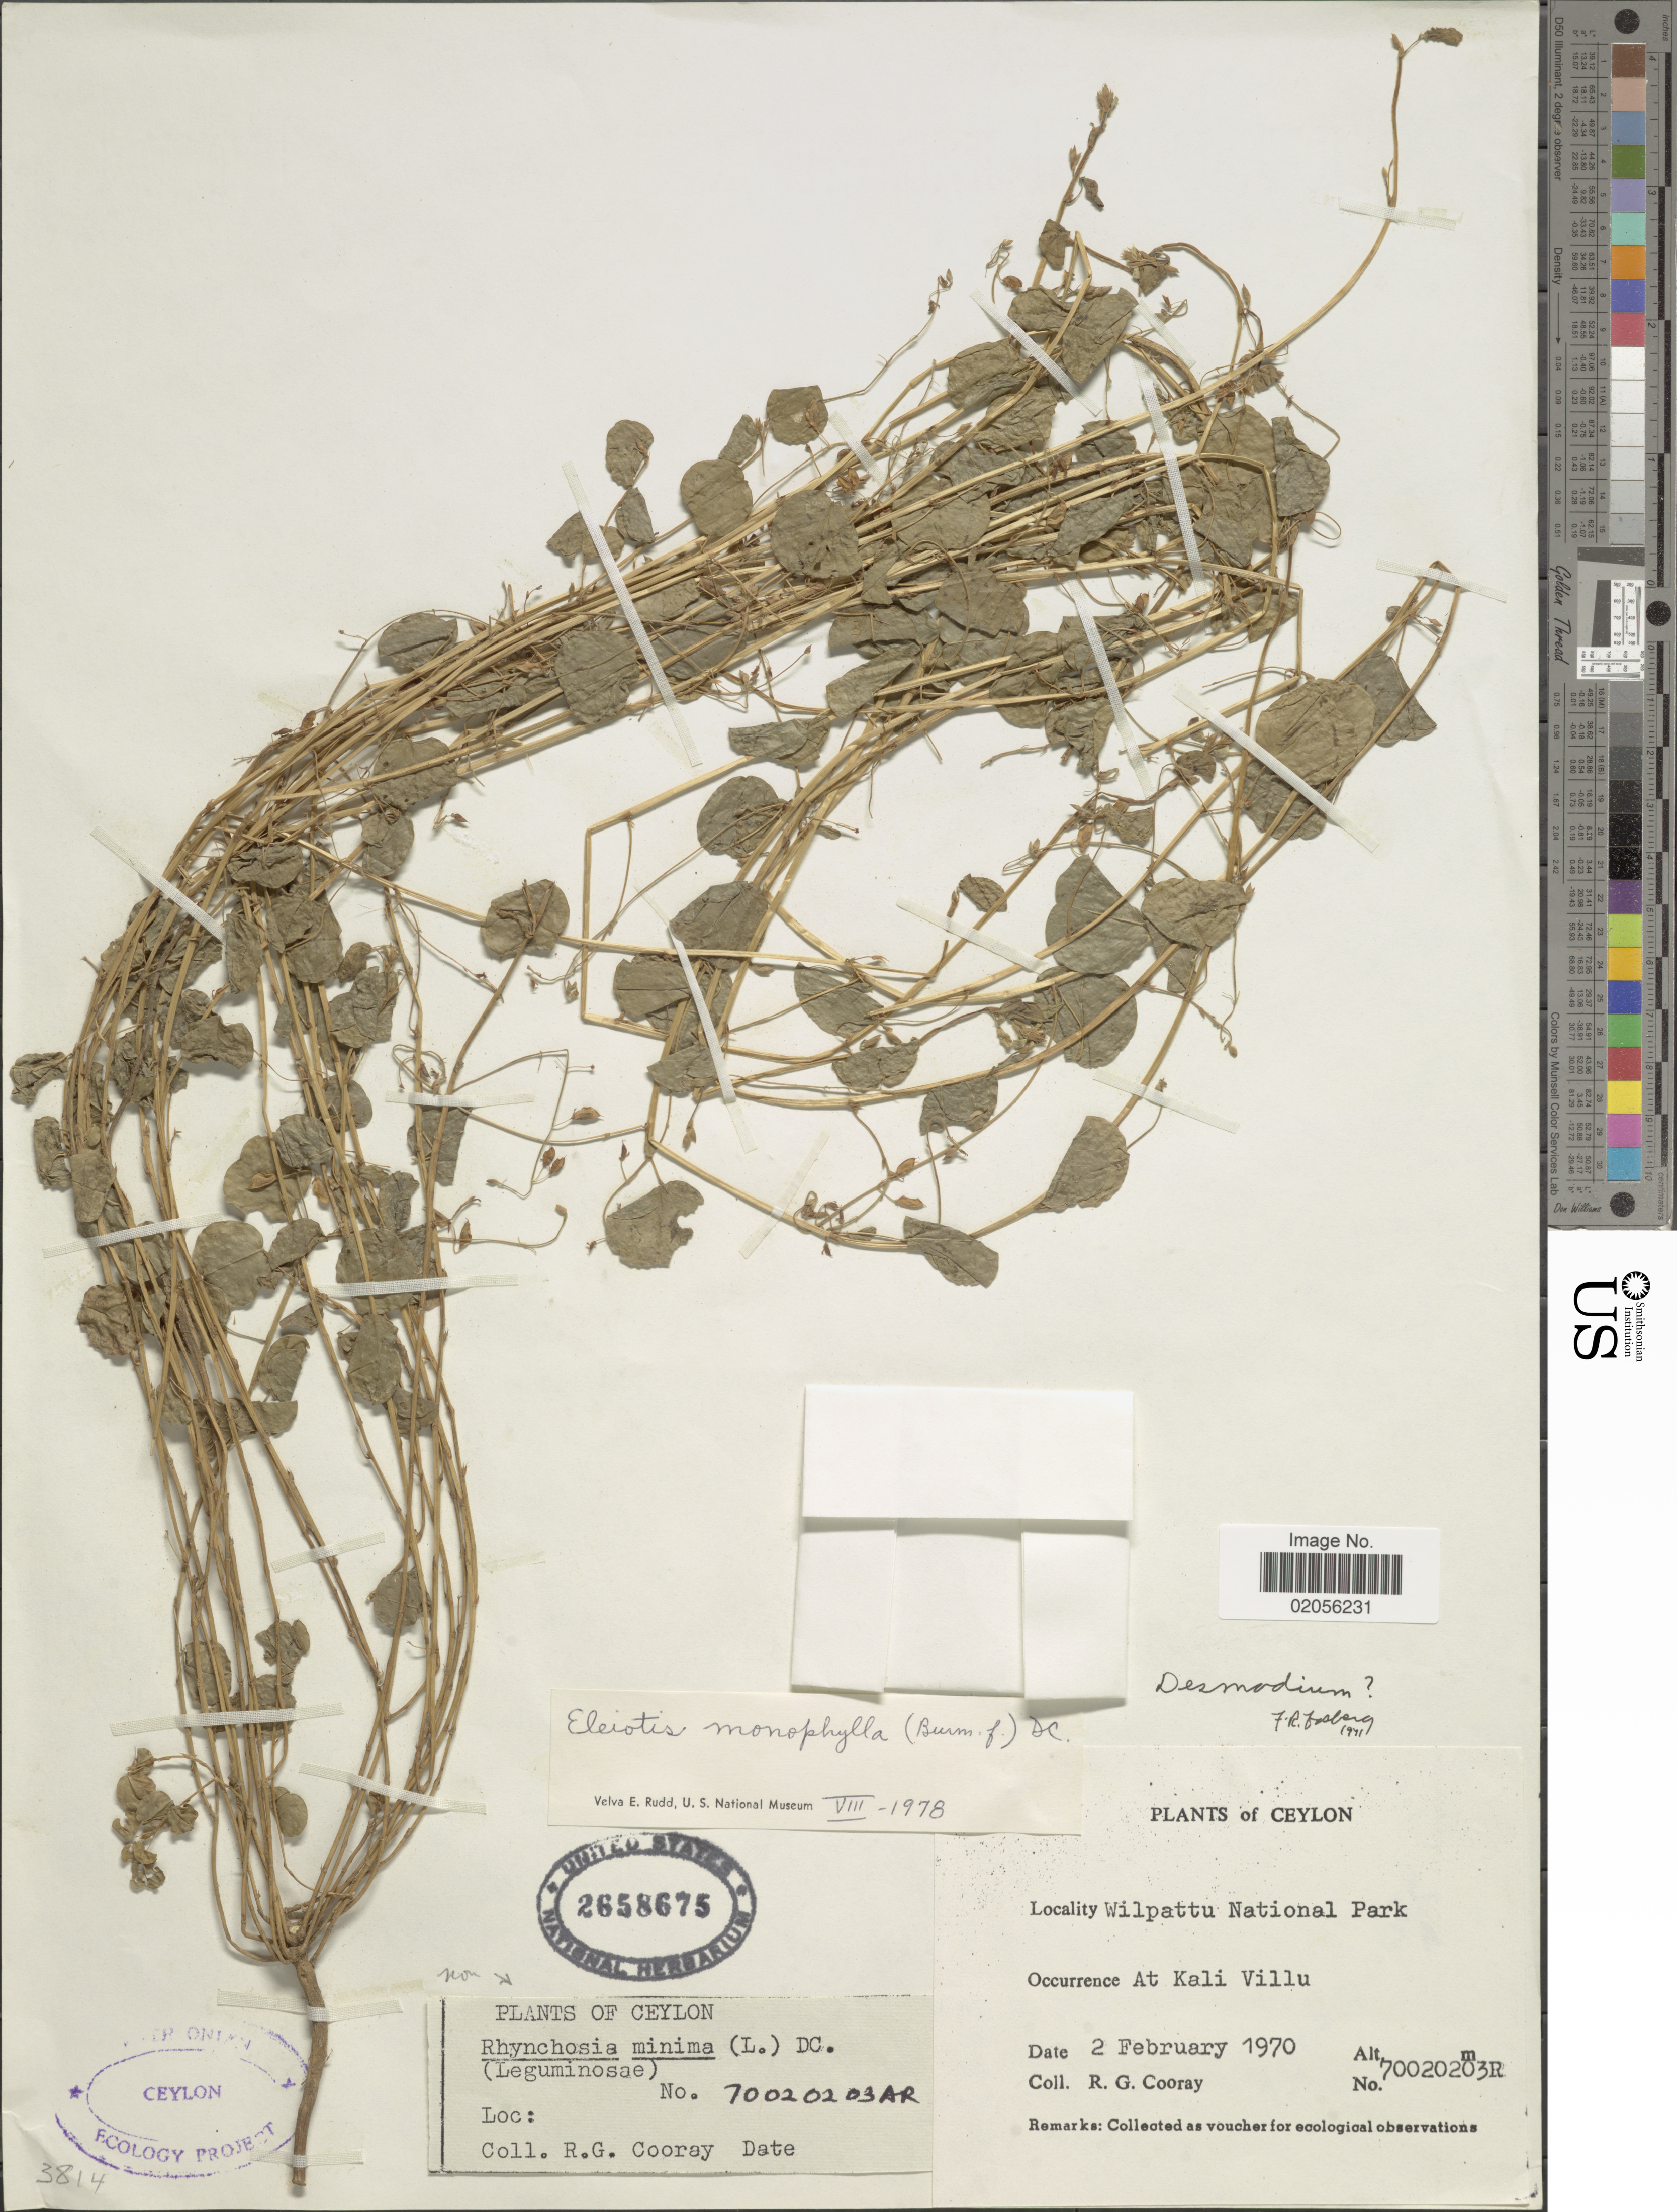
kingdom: Plantae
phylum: Tracheophyta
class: Magnoliopsida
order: Fabales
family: Fabaceae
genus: Eleiotis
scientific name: Eleiotis sp.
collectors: R. Cooray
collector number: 70020203R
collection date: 1970-02-02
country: Sri Lanka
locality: Ceylon. Wilpattu National Park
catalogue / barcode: US 2658675